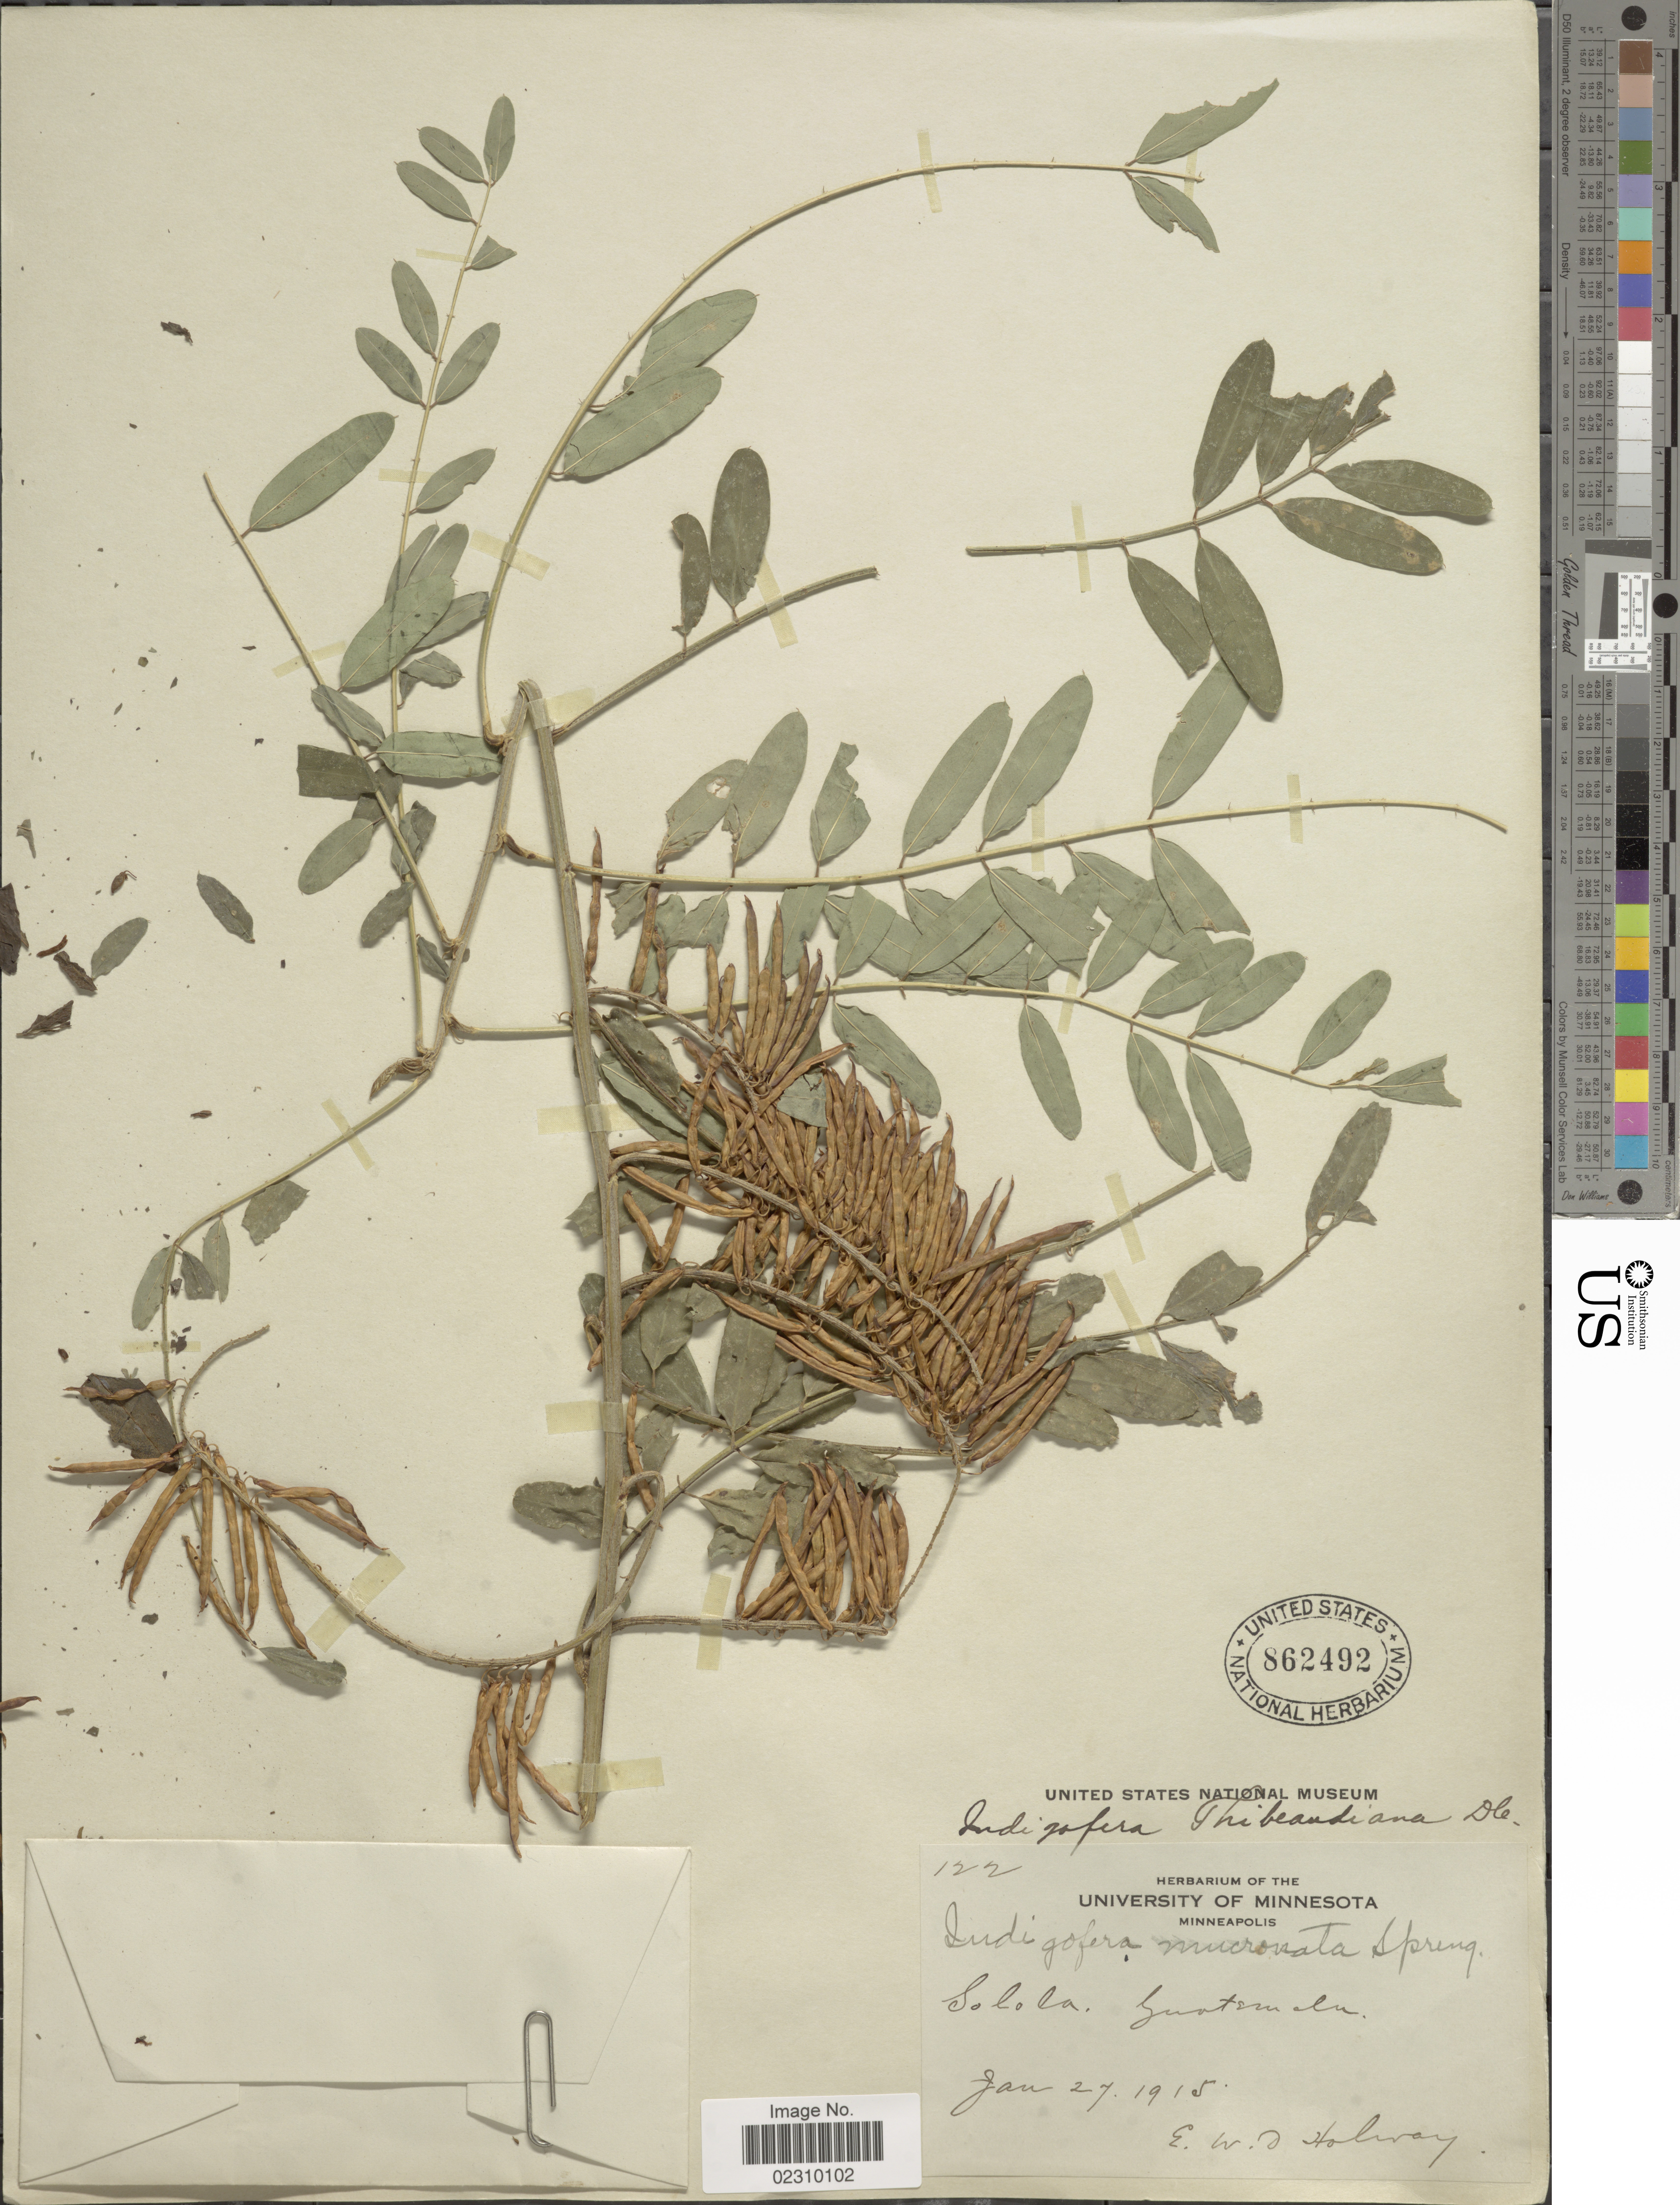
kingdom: Plantae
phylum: Tracheophyta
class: Magnoliopsida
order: Fabales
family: Fabaceae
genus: Indigofera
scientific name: Indigofera thibaudiana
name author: DC.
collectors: E. W. D. Holway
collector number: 122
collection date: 1915-01-27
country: Guatemala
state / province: Sololá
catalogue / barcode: US 862492